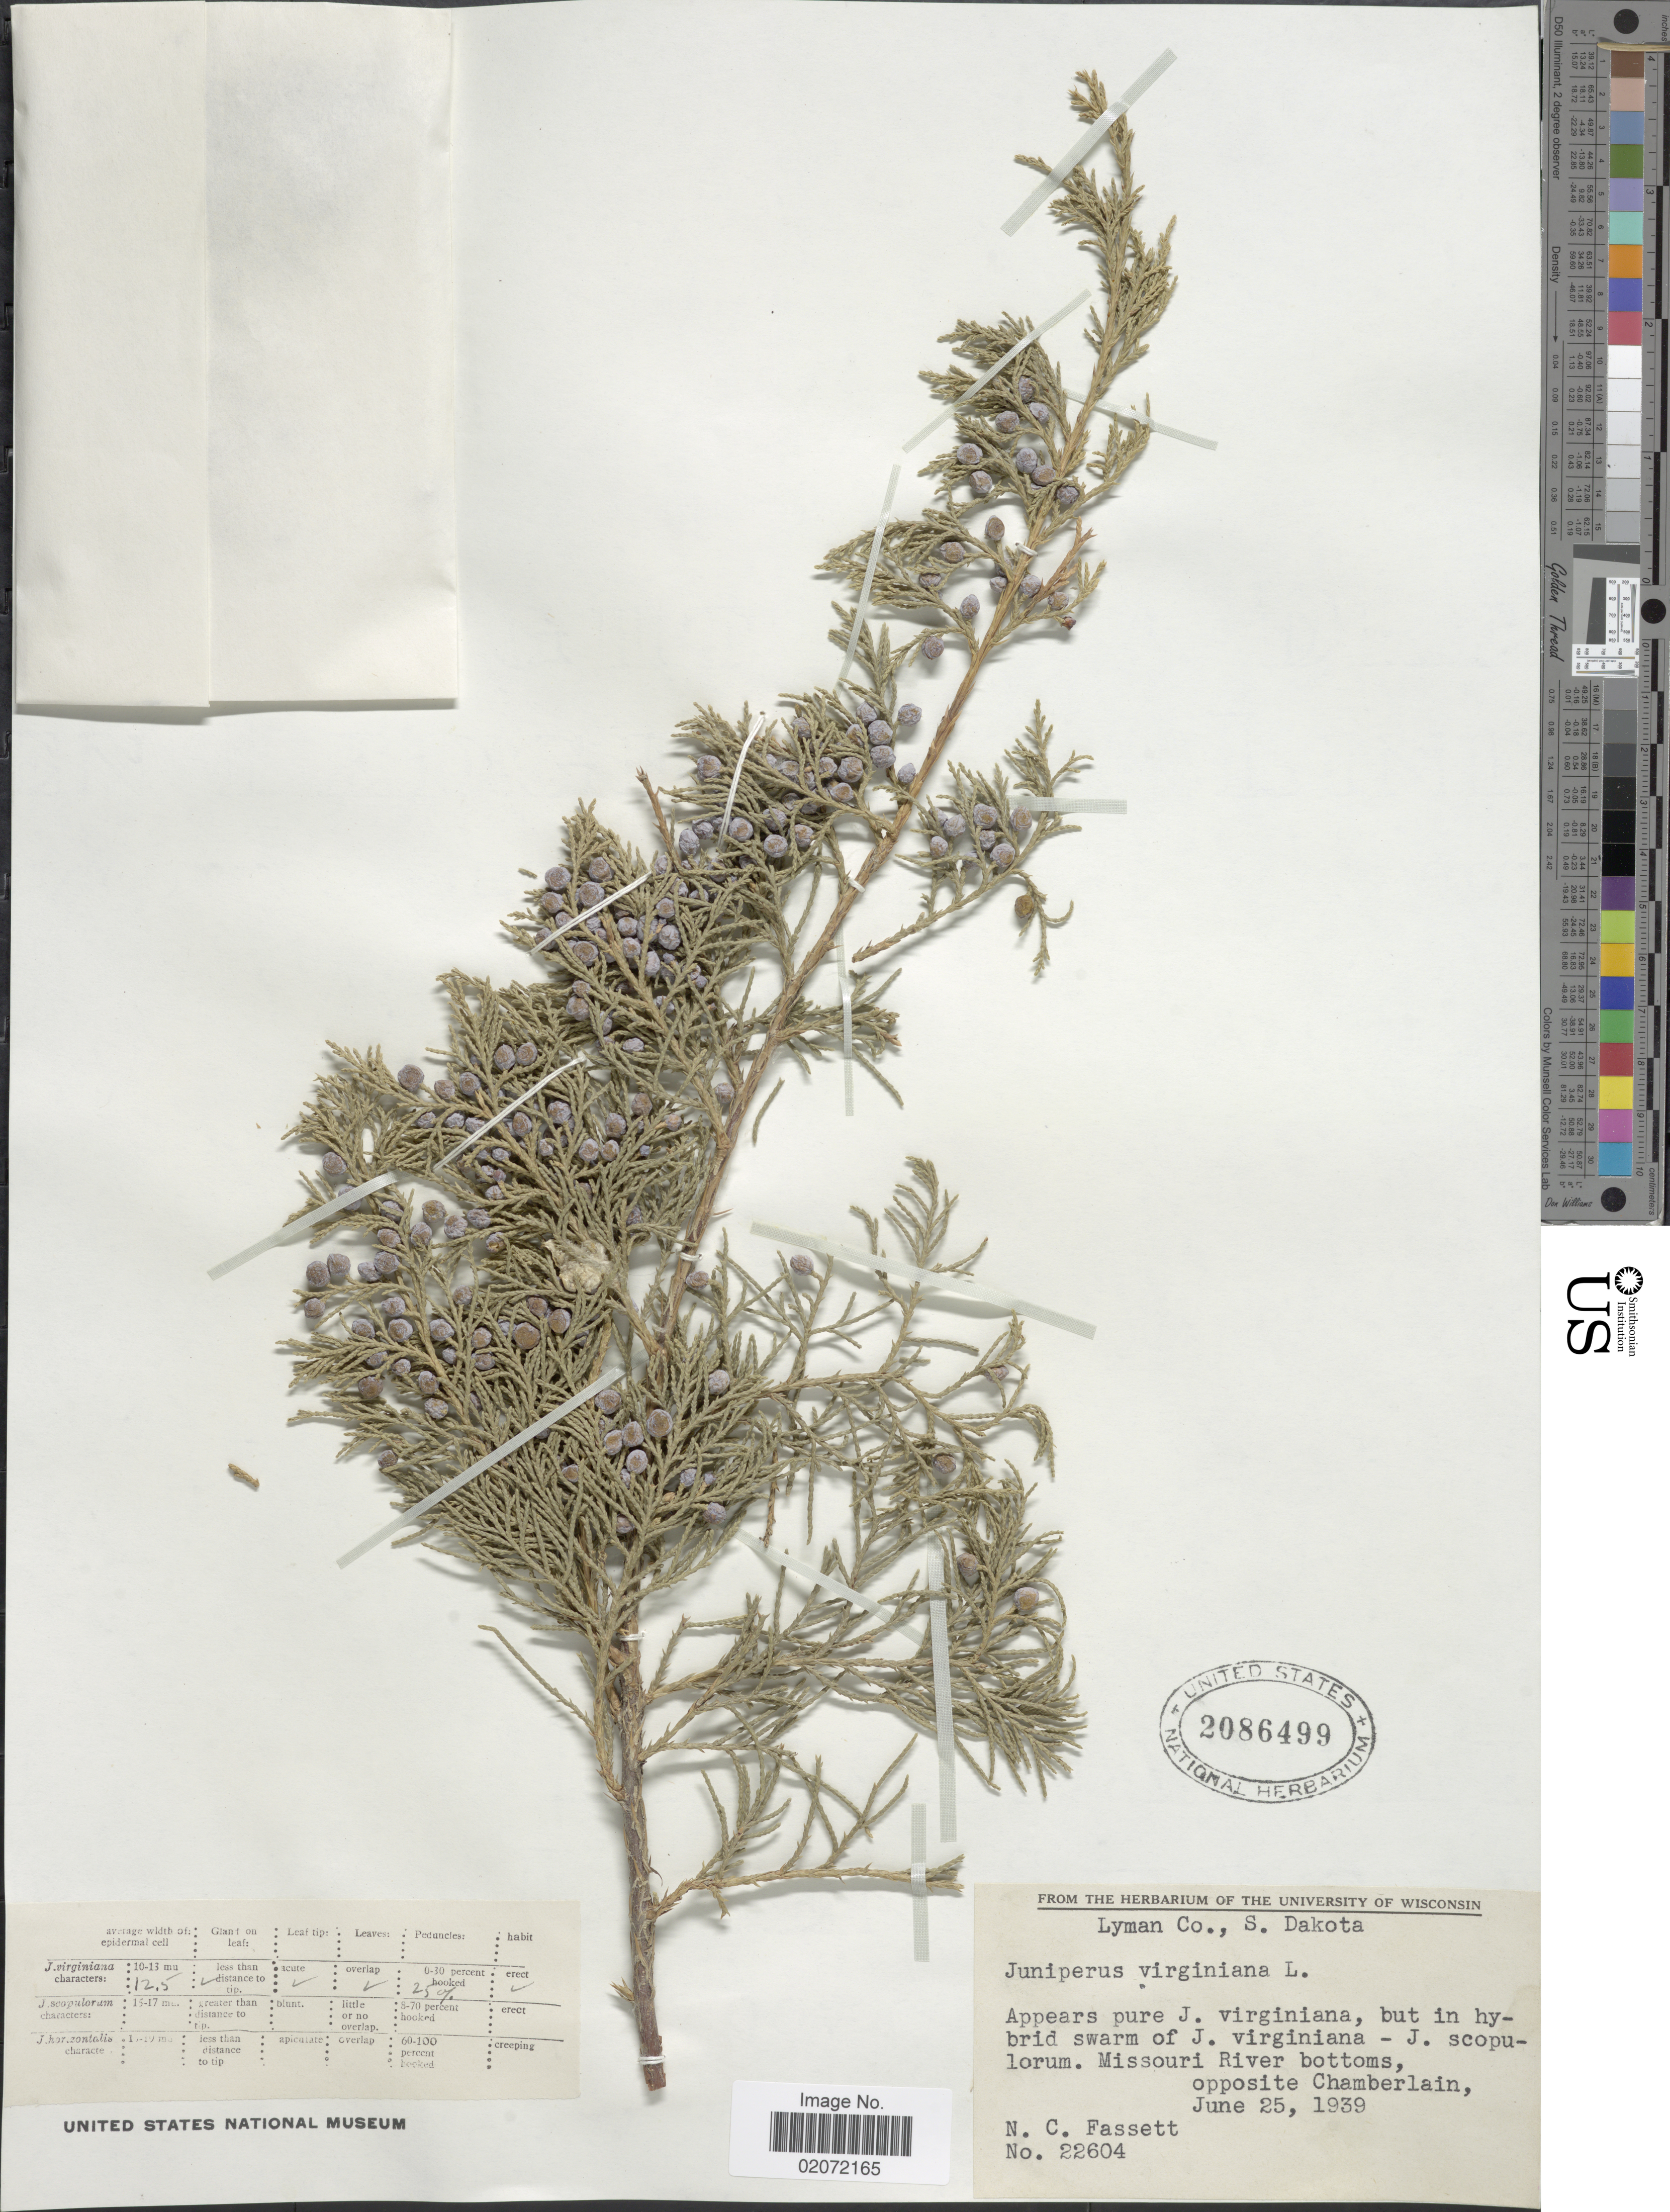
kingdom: Plantae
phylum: Tracheophyta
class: Pinopsida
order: Pinales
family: Cupressaceae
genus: Juniperus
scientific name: Juniperus virginiana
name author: L.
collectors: N. C. Fassett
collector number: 22604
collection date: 1939-06-25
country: United States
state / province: South Dakota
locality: Lyman Co., S. Dakota. Missouri River bottoms, opposite Chamberlain.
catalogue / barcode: US 2086499